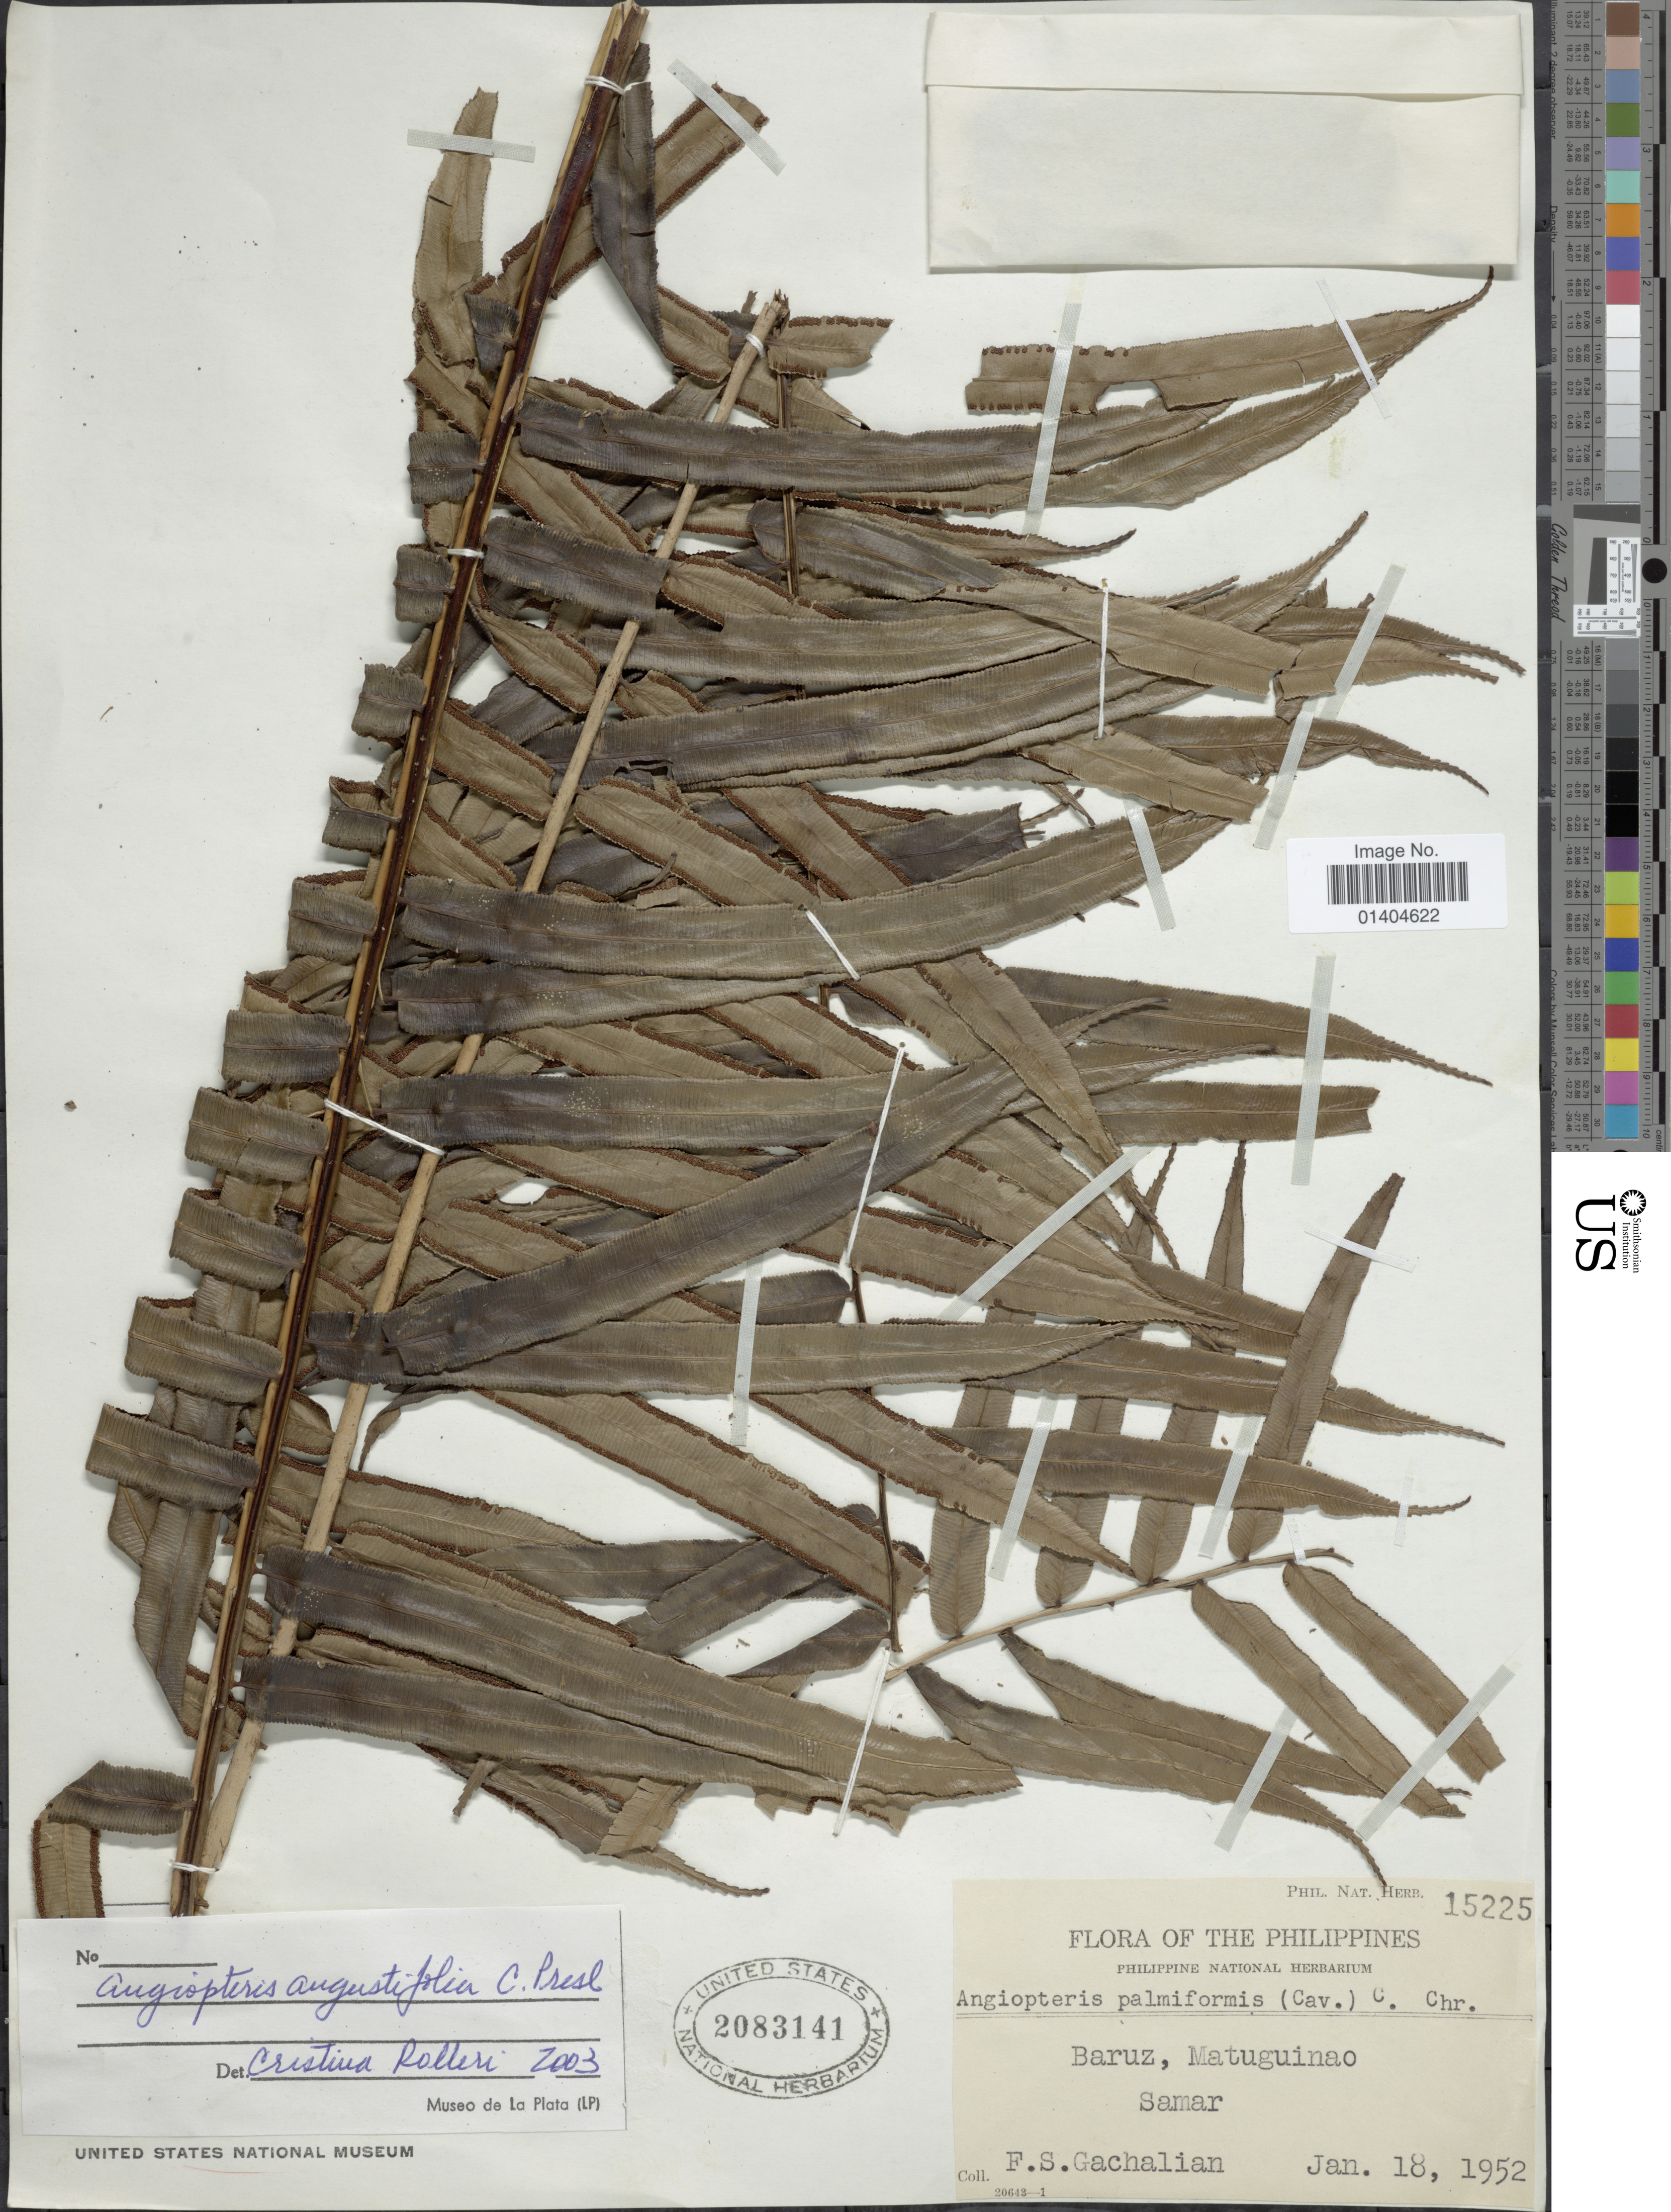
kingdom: Plantae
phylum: Tracheophyta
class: Polypodiopsida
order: Marattiales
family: Marattiaceae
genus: Angiopteris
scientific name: Angiopteris angustifolia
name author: C. Presl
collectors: F. Gachalian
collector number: Phil. Nat. Herb. 15225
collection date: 1952-01-18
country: Philippines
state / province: Eastern Visayas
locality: Baruz, Matuguinao. Samar.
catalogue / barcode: US 2083141